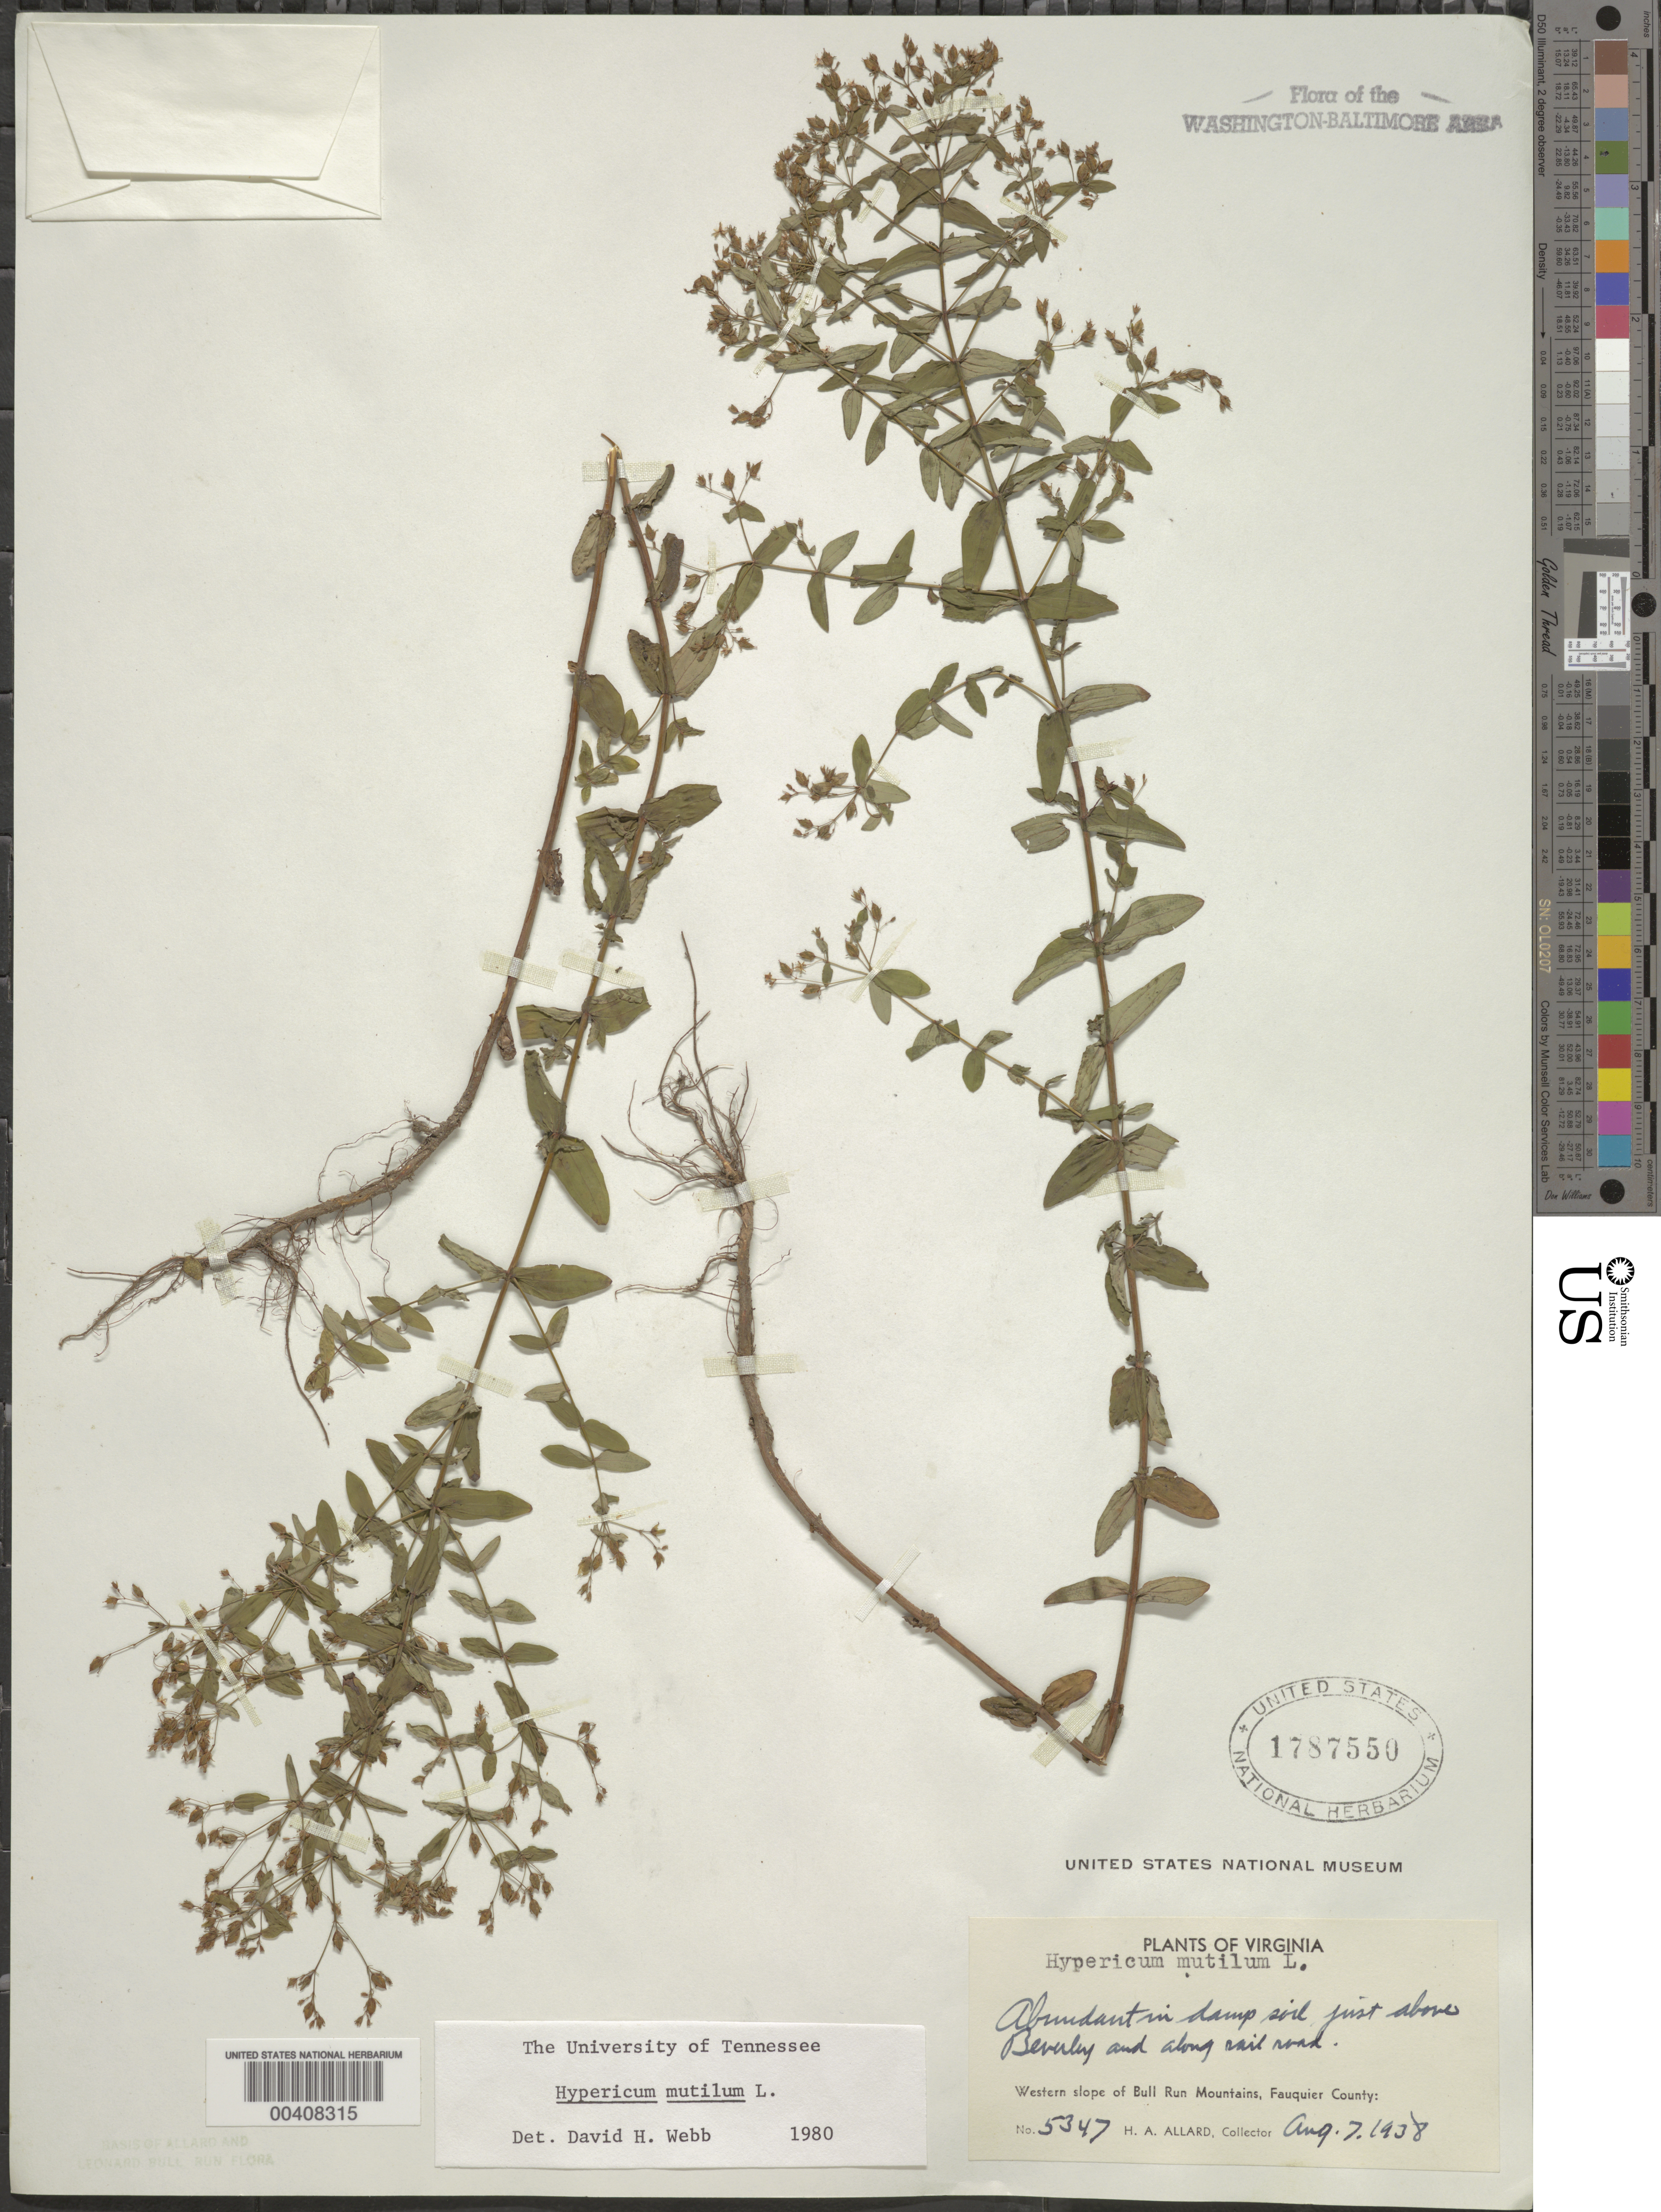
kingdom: Plantae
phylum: Tracheophyta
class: Magnoliopsida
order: Malpighiales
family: Hypericaceae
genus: Hypericum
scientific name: Hypericum mutilum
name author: L.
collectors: H. A. Allard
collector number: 5347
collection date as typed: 07 Aug 1938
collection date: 1938-08-07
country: United States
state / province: Virginia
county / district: Fauquier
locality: Just above Beverley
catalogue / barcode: US 1787550